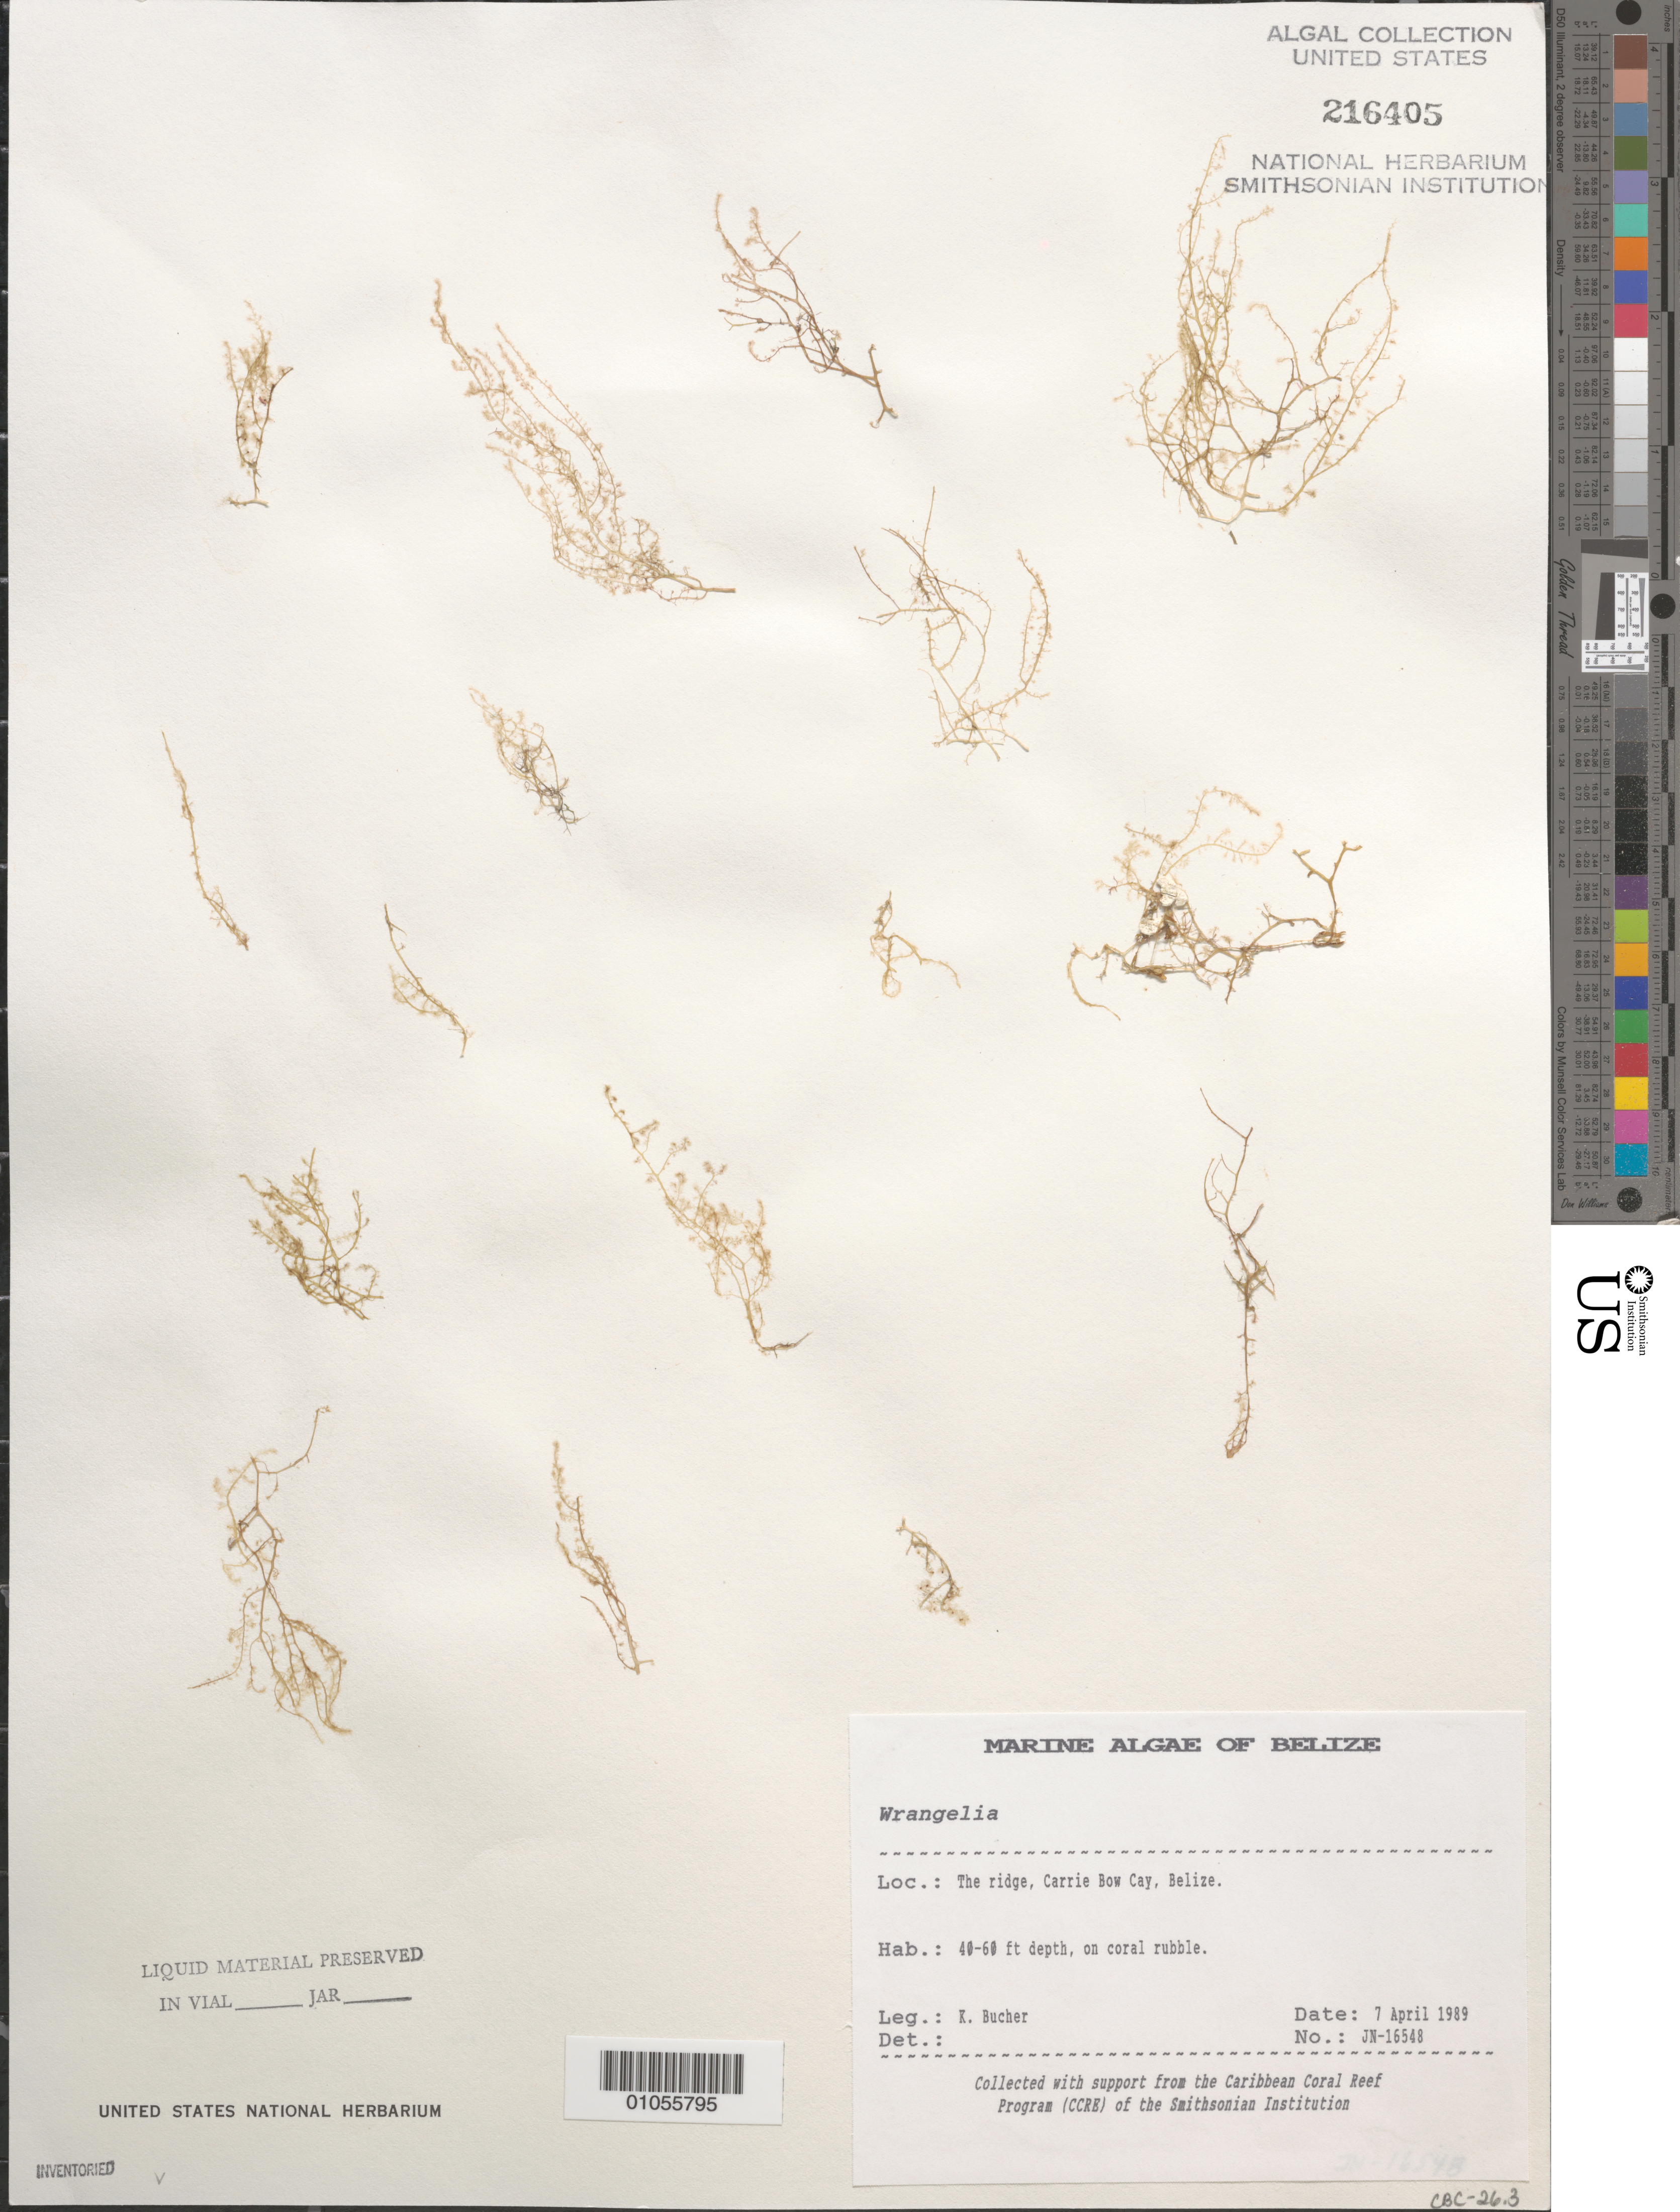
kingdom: Plantae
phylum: Rhodophyta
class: Florideophyceae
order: Ceramiales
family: Wrangeliaceae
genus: Wrangelia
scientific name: Wrangelia sp.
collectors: K. E. Bucher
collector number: JN-16548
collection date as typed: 07 Apr 1989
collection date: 1989-04-07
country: Belize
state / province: Stann Creek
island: Carrie Bow Cay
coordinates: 16 48'N, 88 05'W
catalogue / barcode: US 216405